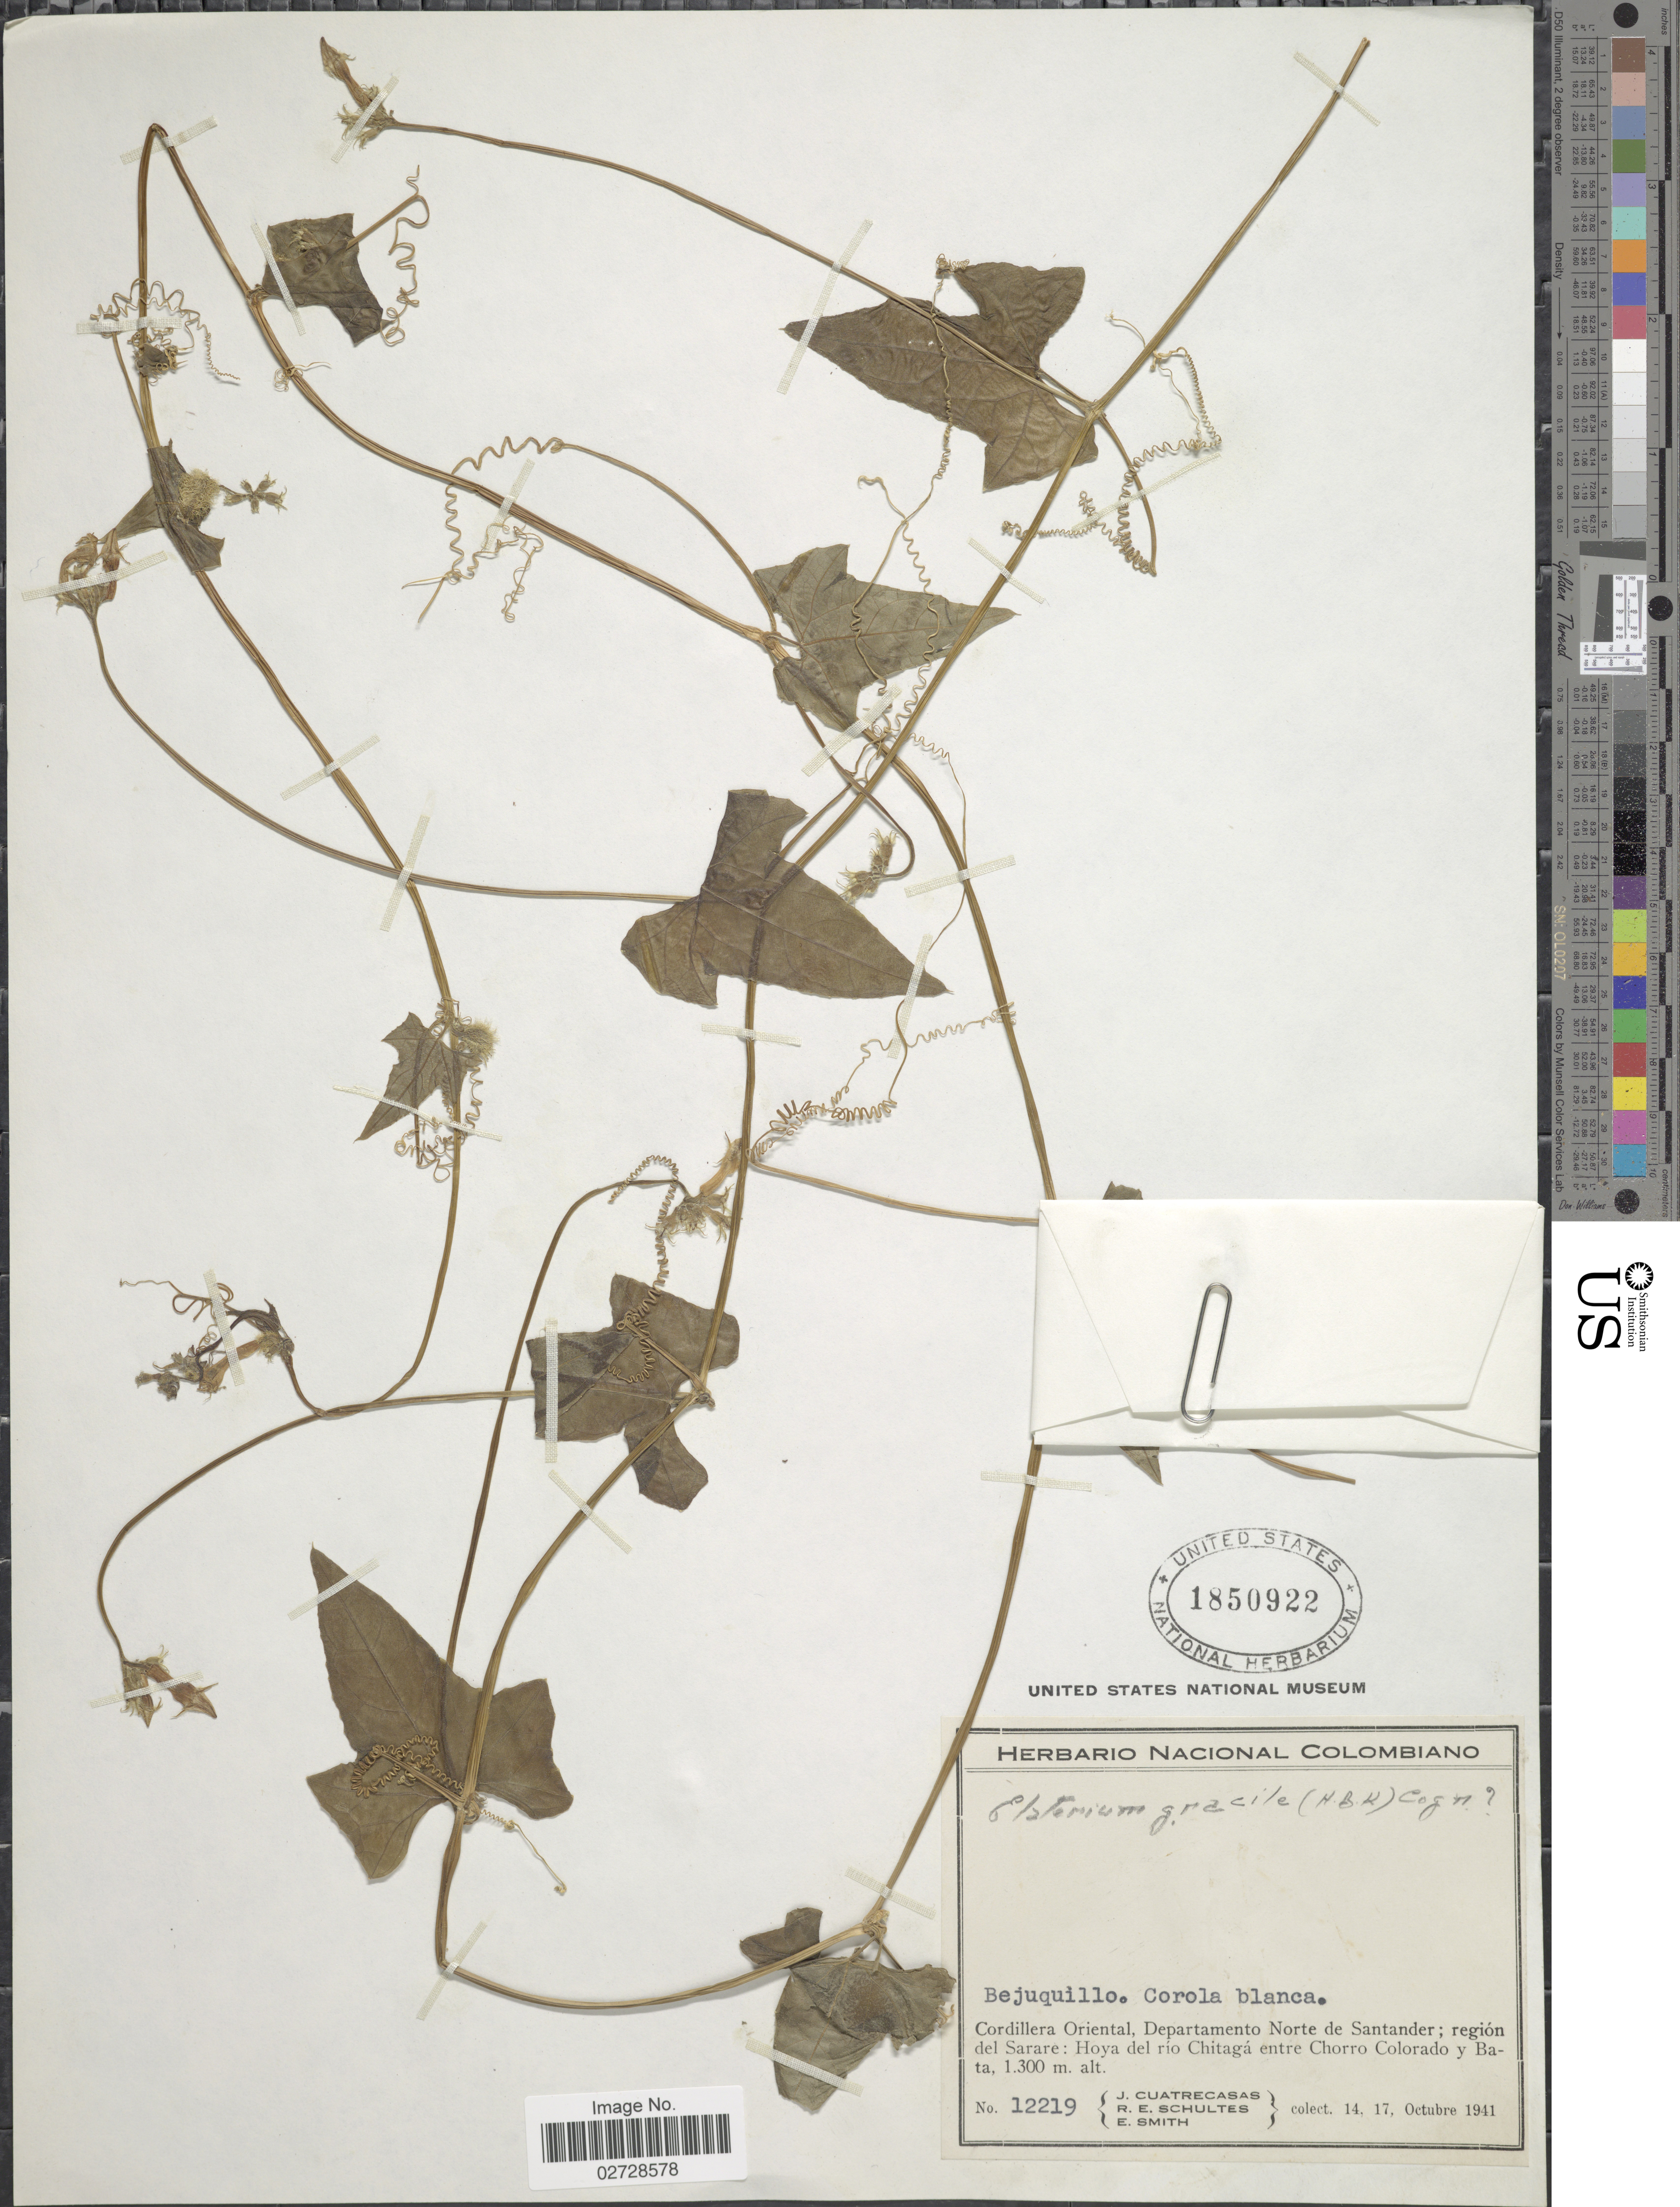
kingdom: Plantae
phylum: Tracheophyta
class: Magnoliopsida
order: Cucurbitales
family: Cucurbitaceae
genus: Cyclanthera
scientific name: Cyclanthera carthagenensis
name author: (Jacq.) H. Schaef. & S.S. Renner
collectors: J. Cuatrecasas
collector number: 12219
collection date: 1941-10-14/1941-10-17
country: Colombia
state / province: Norte de Santander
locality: Cordillera Oriental, region del Sarare: Hoya del rio Chitaga entre Chorro Colorado y Bata.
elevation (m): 1300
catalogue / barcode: US 1850922